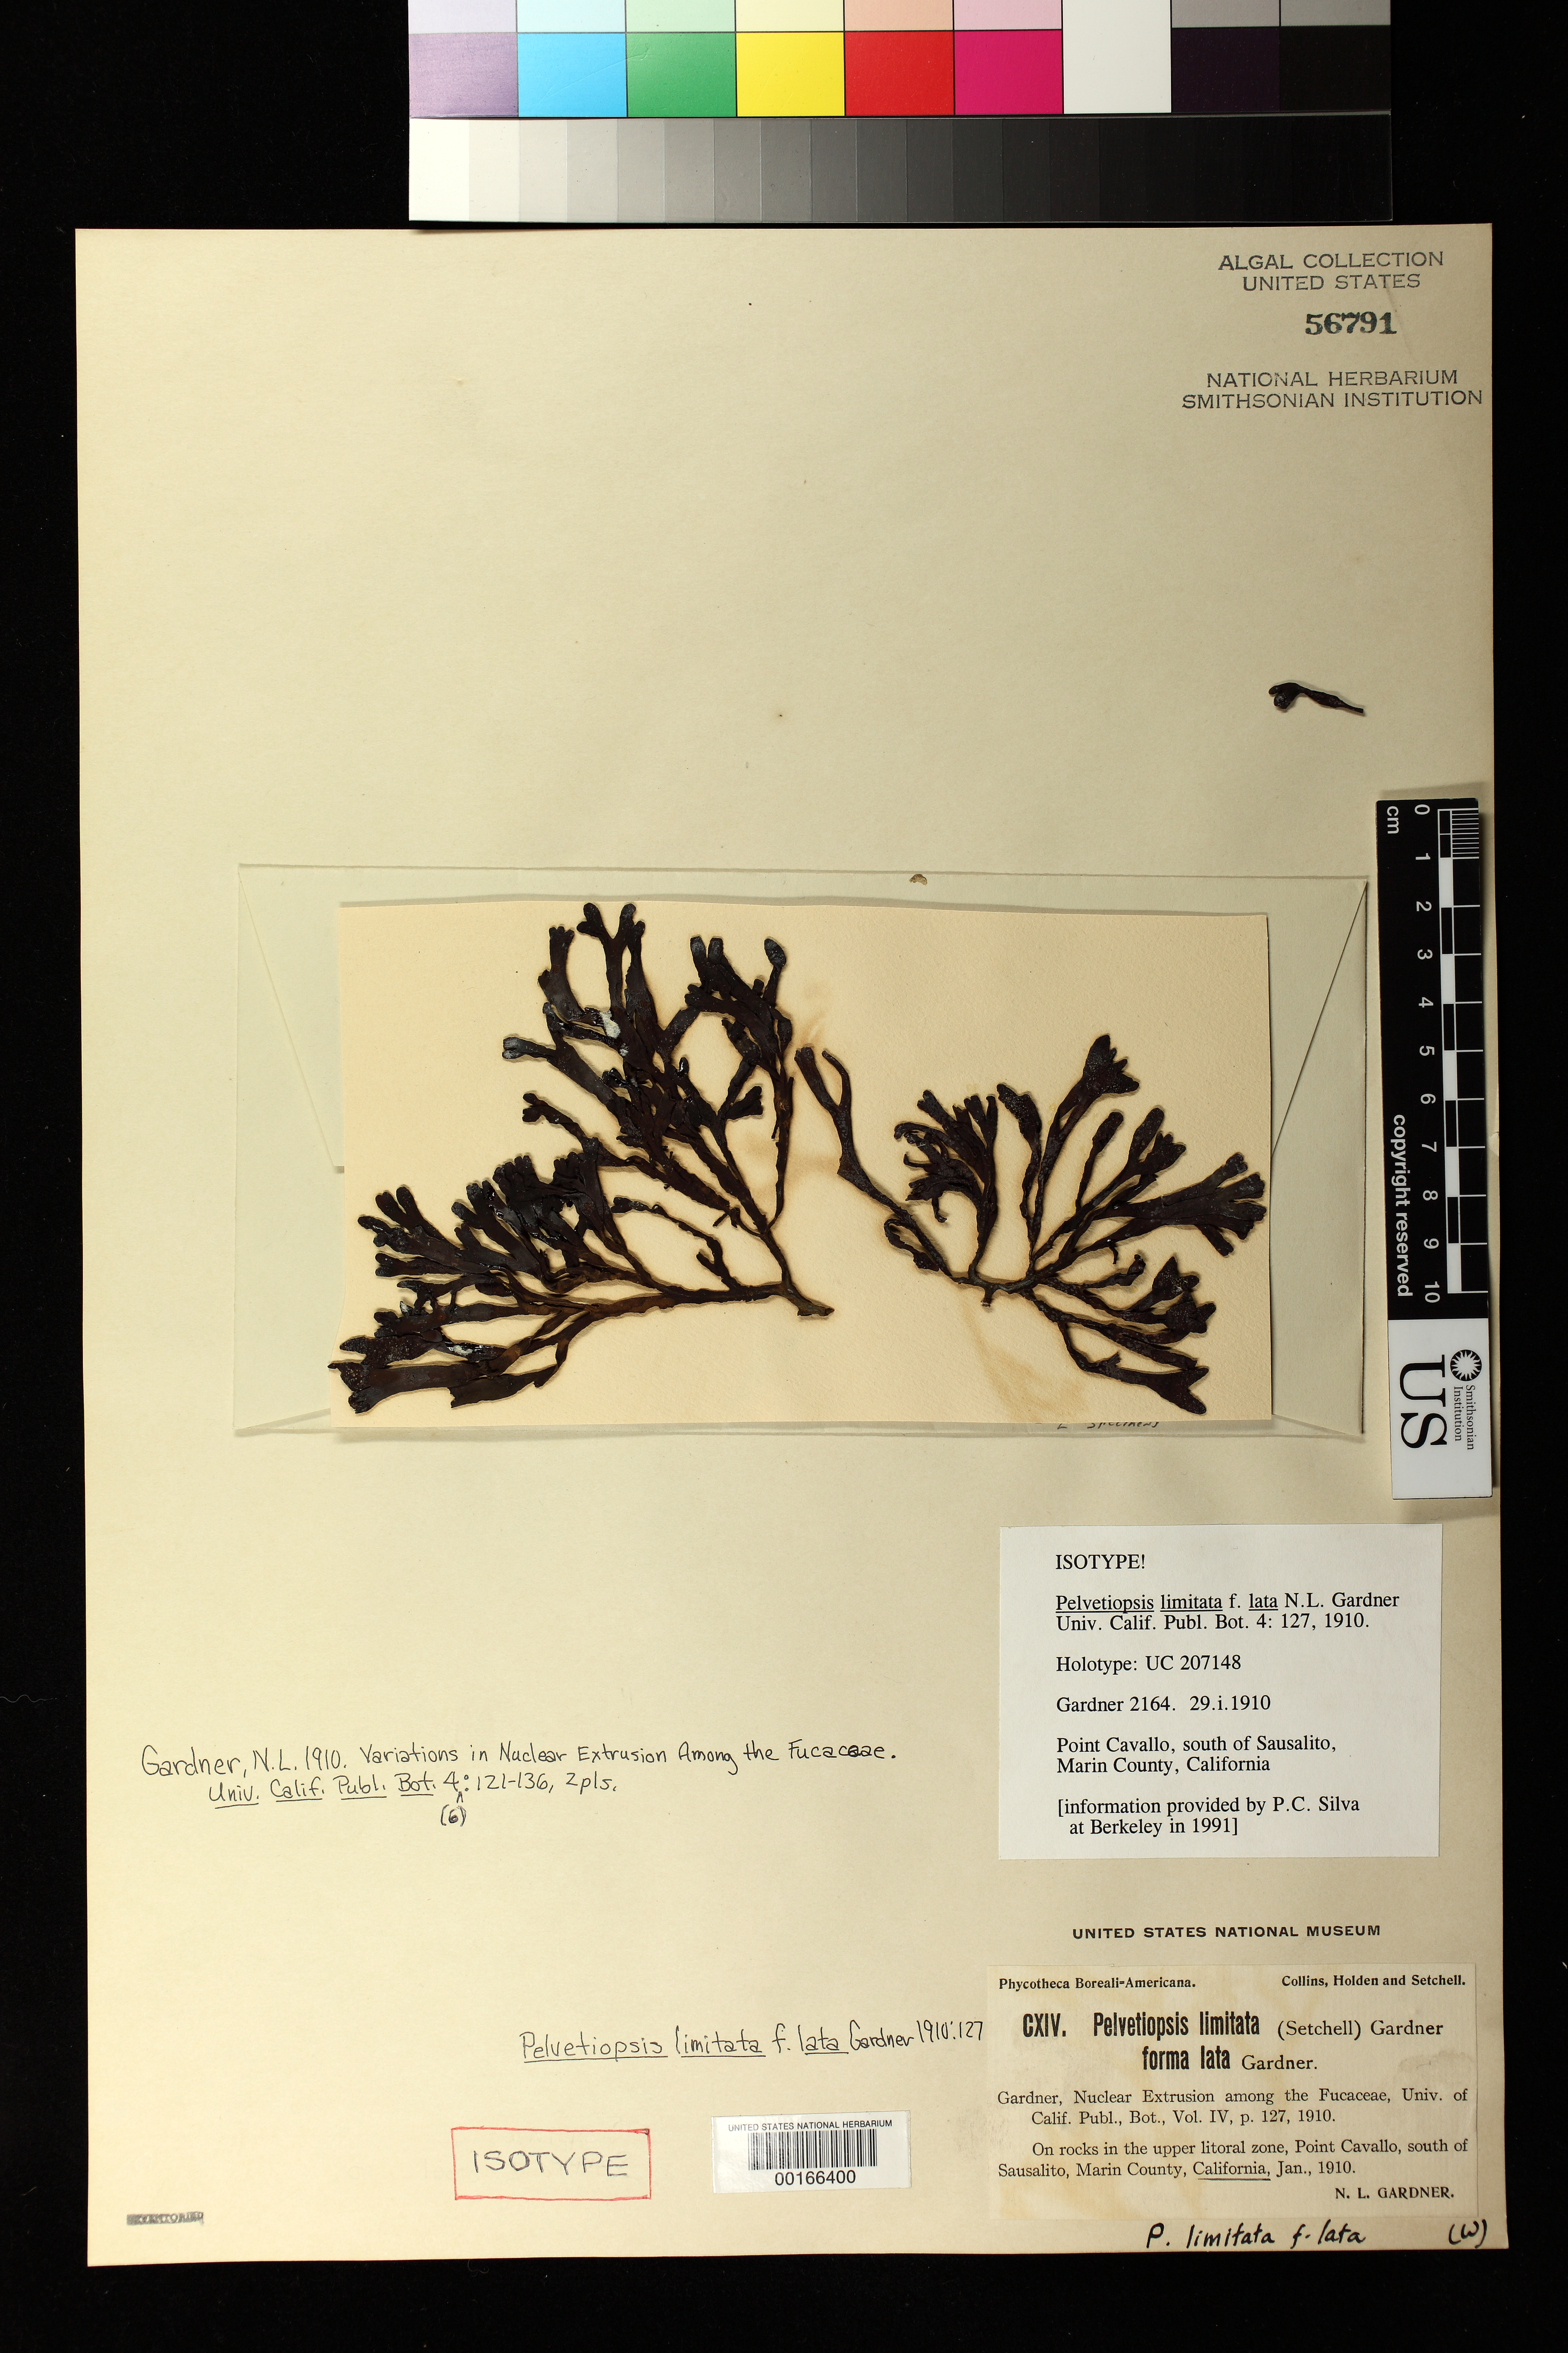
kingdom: Chromista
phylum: Ochrophyta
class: Phaeophyceae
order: Fucales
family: Fucaceae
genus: Pelvetiopsis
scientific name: Pelvetiopsis limitata f. lata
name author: N.L. Gardner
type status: Isotype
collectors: N. Gardner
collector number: PB-A CXIV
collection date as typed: Jan 1910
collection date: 1910-01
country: United States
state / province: California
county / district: Marin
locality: Point Cavallo, south of Sausalito.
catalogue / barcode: US 56791